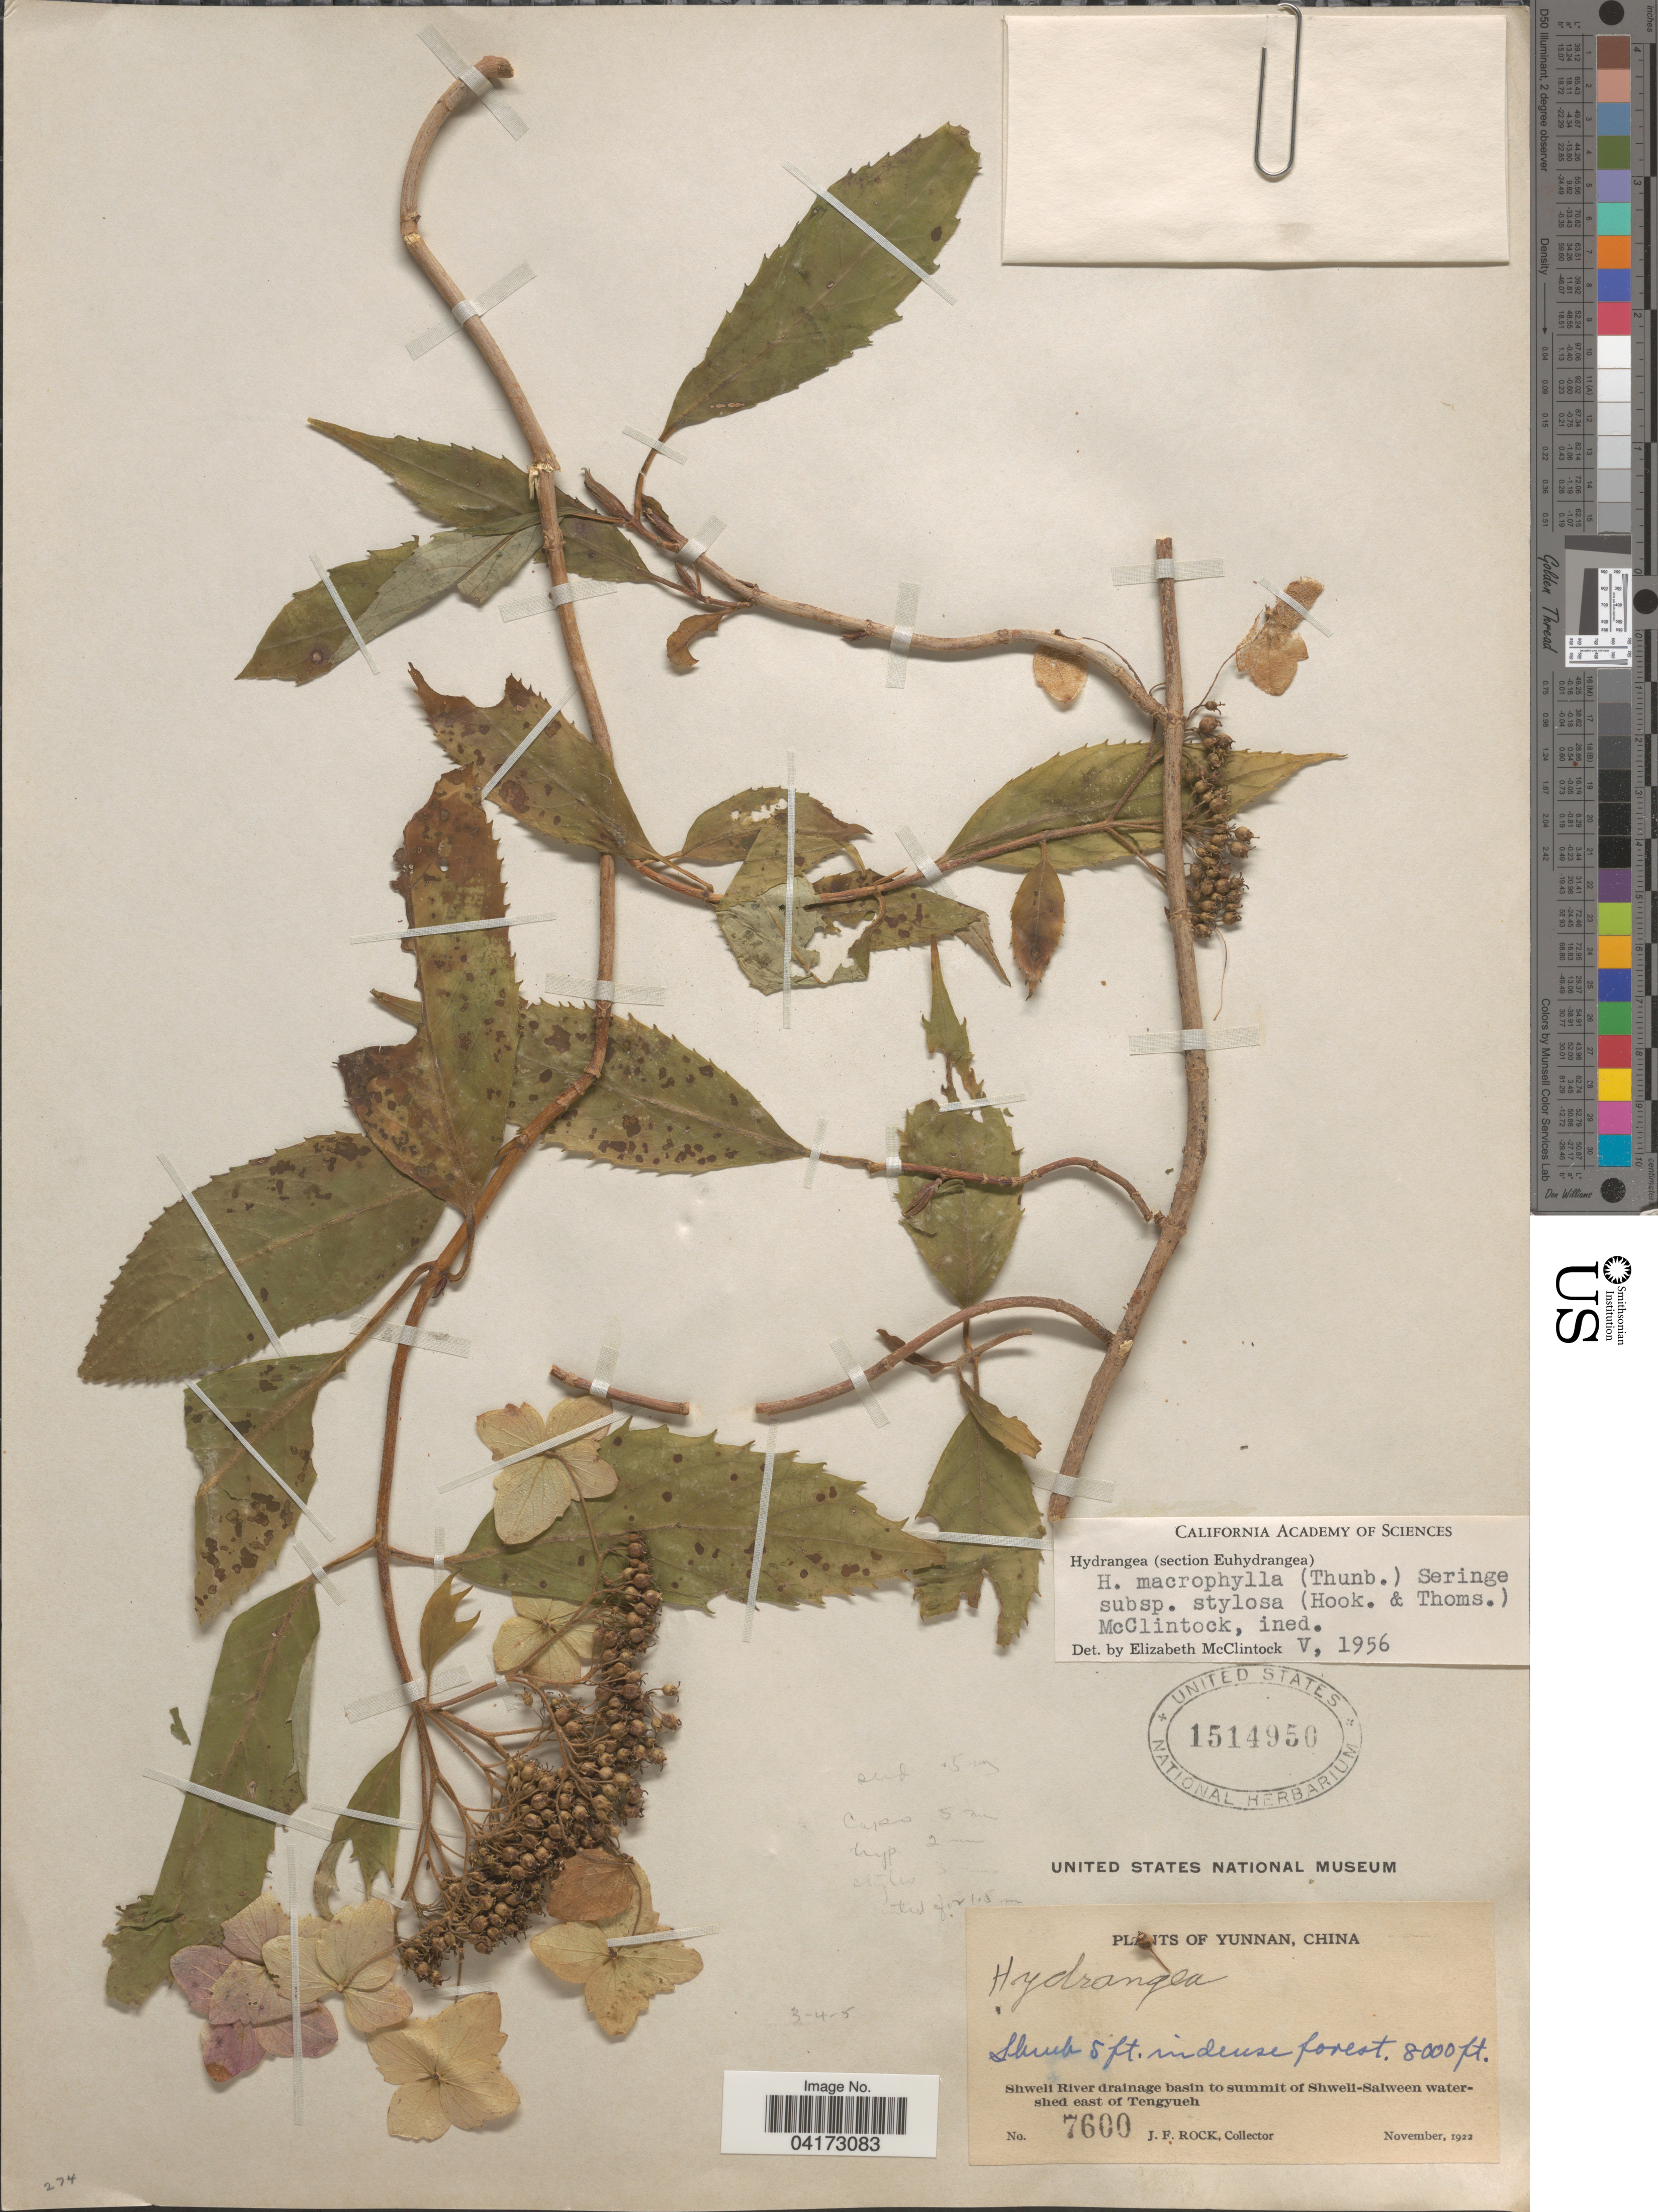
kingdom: Plantae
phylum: Tracheophyta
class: Magnoliopsida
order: Cornales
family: Hydrangeaceae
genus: Hydrangea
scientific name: Hydrangea macrophylla var. stylosa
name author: (Hook. f. & Thomson) E. M. McClint.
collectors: J. Rock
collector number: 7600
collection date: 1922-11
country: China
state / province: Yunnan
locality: Shweli River drainage basin to summit of Shweli-Salween watershed east of Tengyueh.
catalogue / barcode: US 1514950